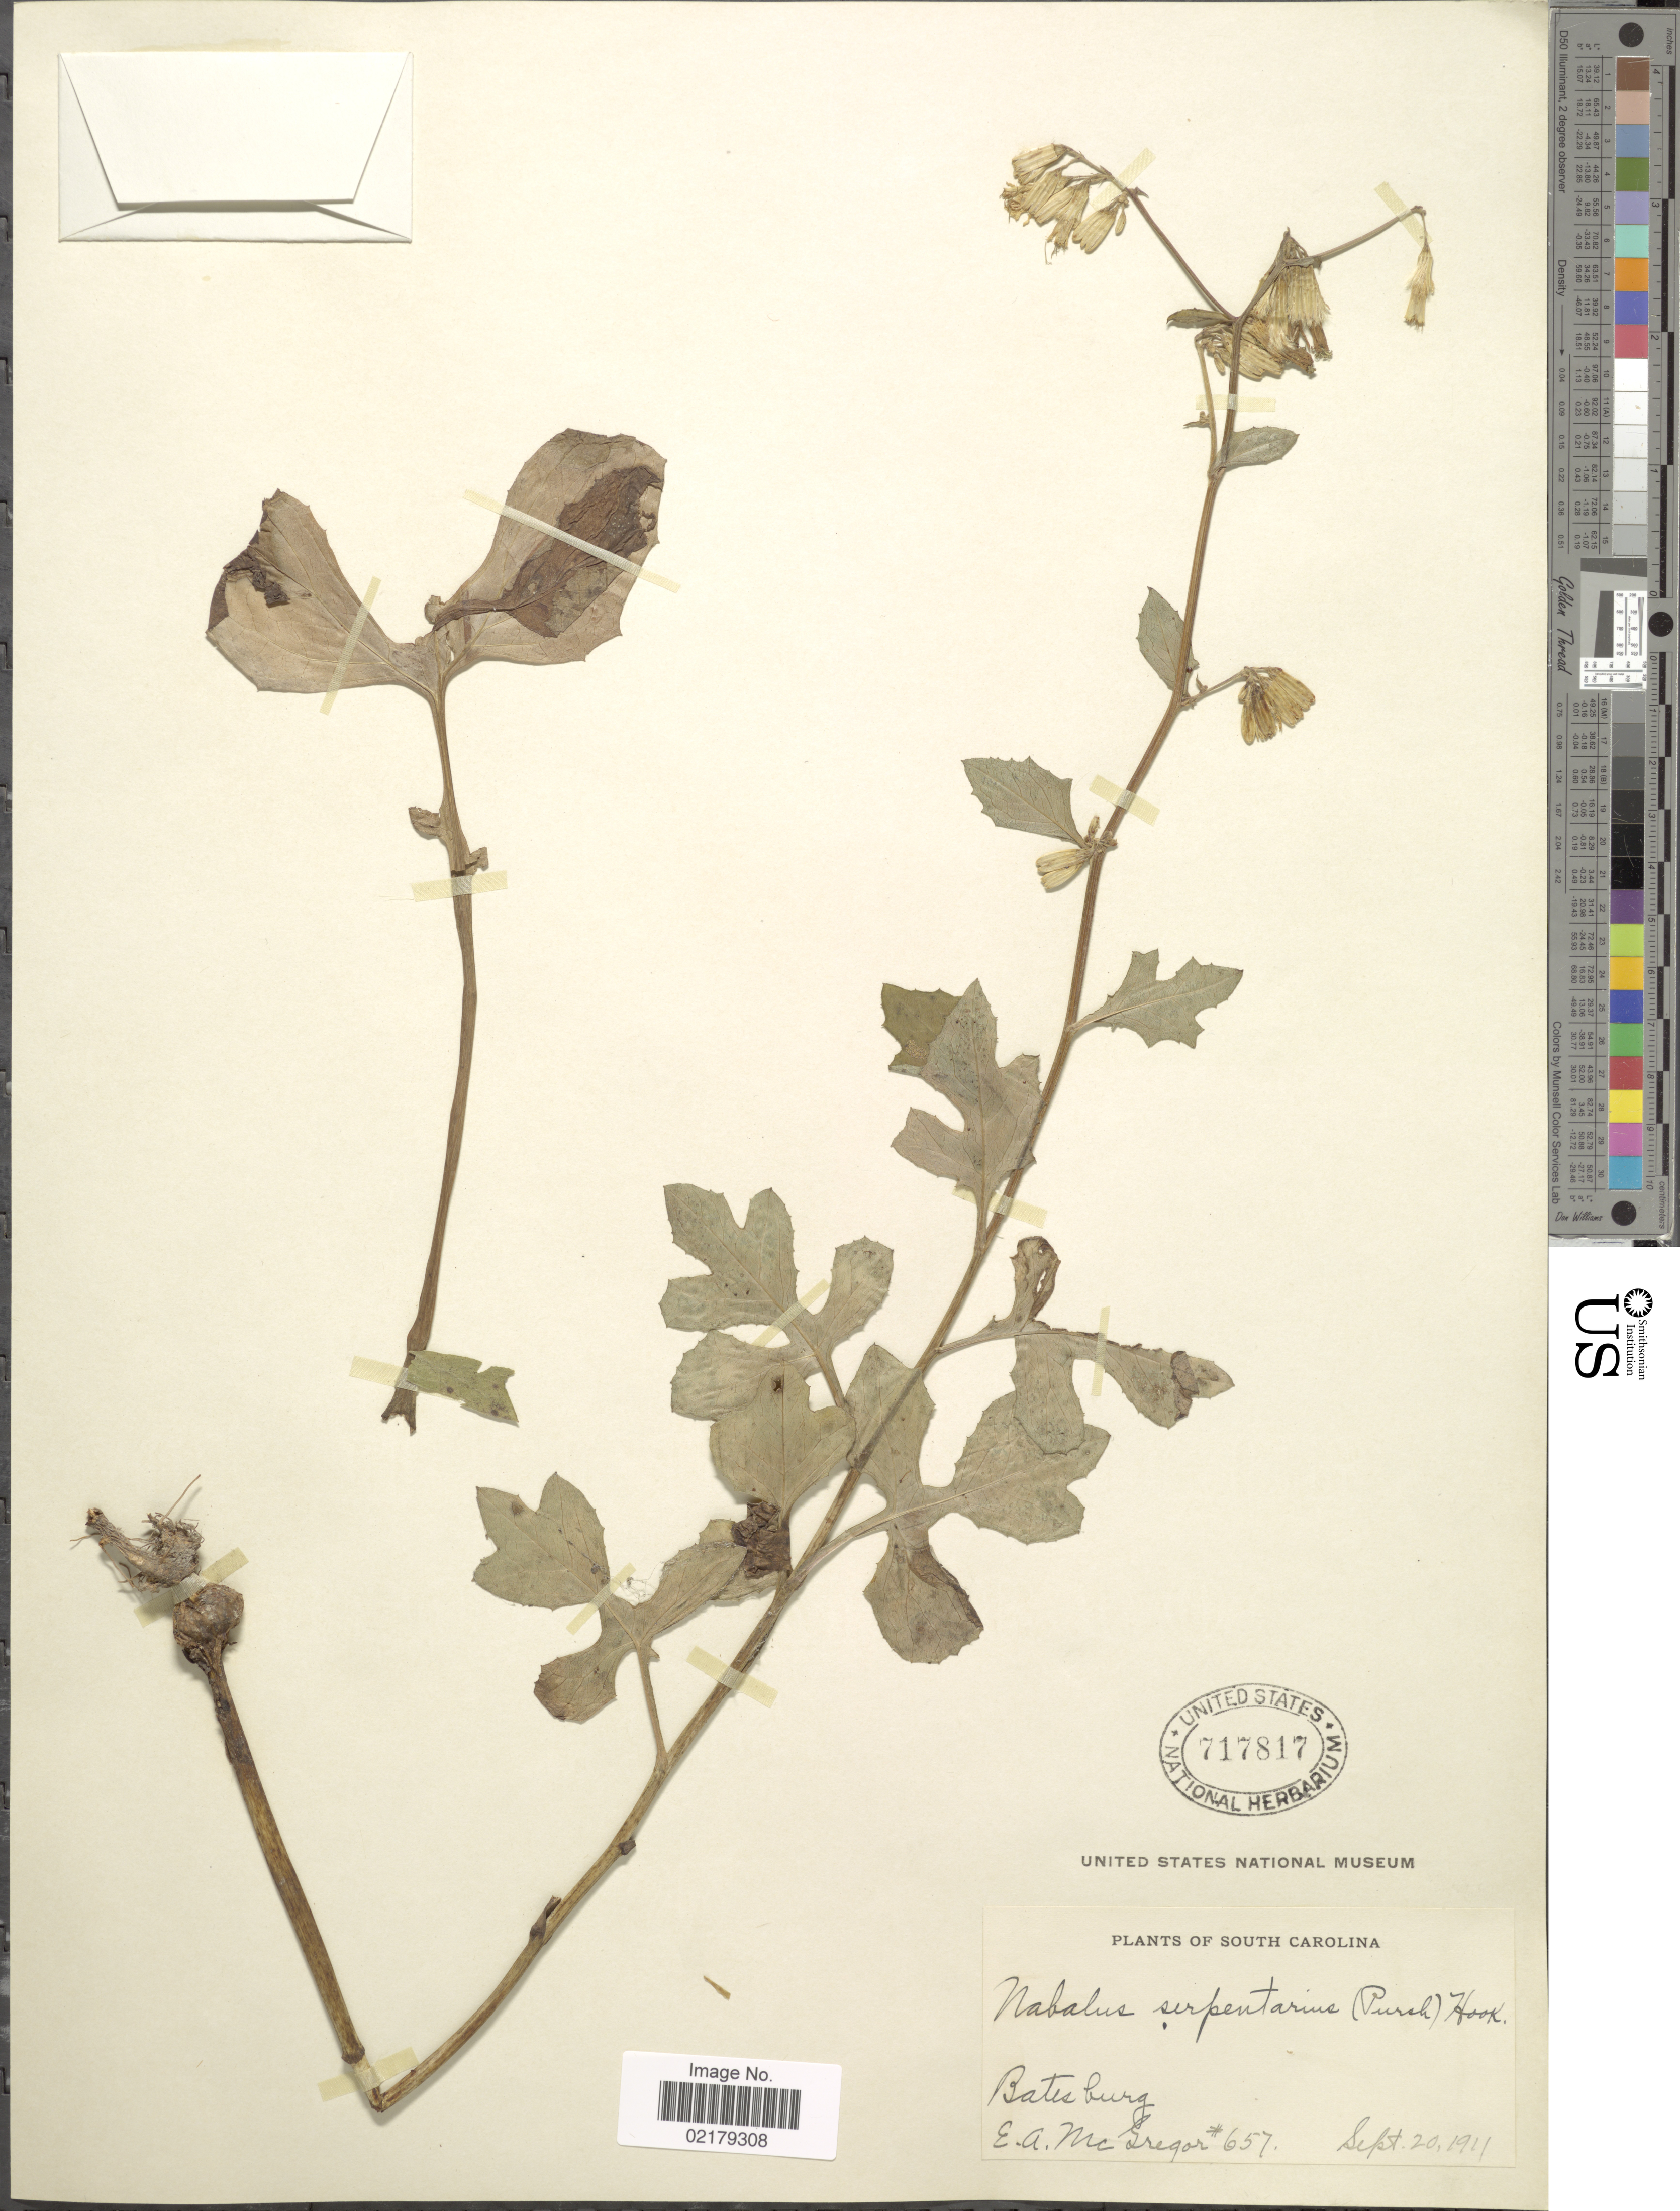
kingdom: Plantae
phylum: Tracheophyta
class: Magnoliopsida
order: Asterales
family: Asteraceae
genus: Nabalus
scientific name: Nabalus serpentarius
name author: (Pursh) Hook.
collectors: E. A. McGregor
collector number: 657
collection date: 1911-09-20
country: United States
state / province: South Carolina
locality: Batesburg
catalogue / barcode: US 717817